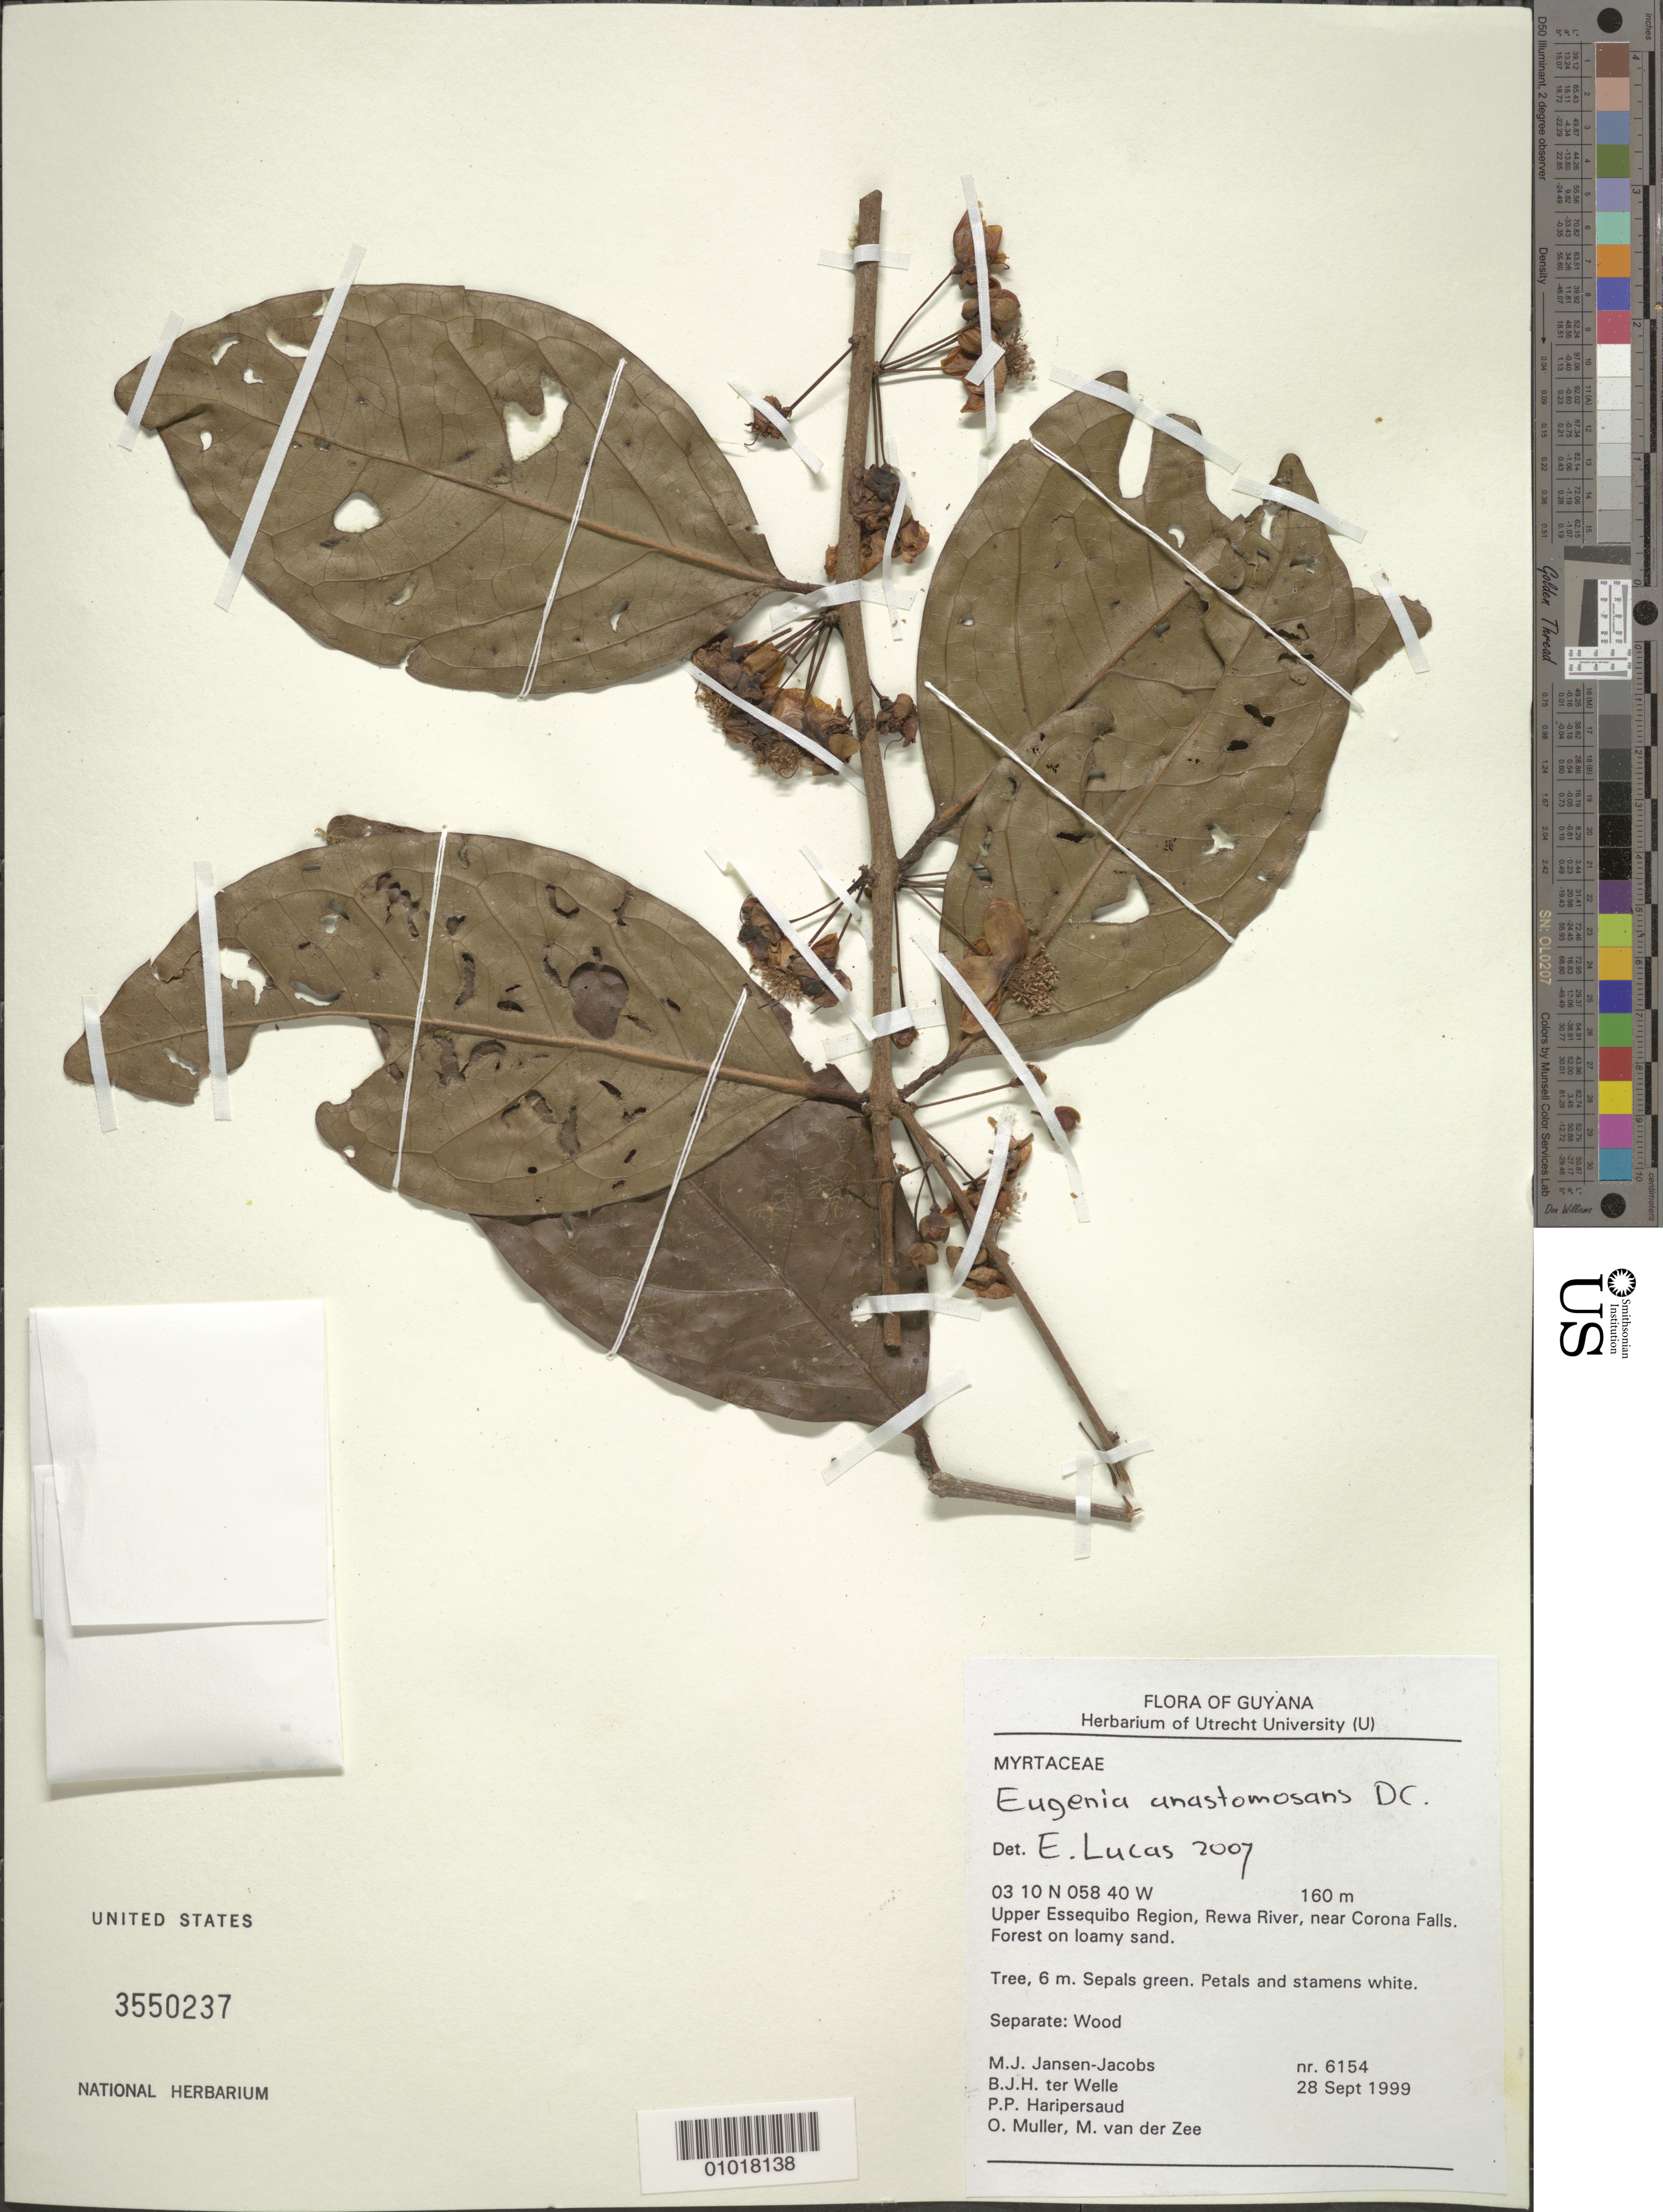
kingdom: Plantae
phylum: Tracheophyta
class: Magnoliopsida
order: Myrtales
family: Myrtaceae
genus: Eugenia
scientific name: Eugenia anastomosans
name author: DC.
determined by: Holst, Bruce K.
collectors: M. J. Jansen-Jacobs, B. Welle, P. Haripersaud, O. Muller & M. van der Zee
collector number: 6154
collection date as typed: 28-Sep-99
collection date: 1999-09-28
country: Guyana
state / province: U. Takutu-U. Essequibo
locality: Rewa River, near Corona Falls, Upper Essequibo Region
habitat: Forest on loamy sand.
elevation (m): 160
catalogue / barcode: US 3550237